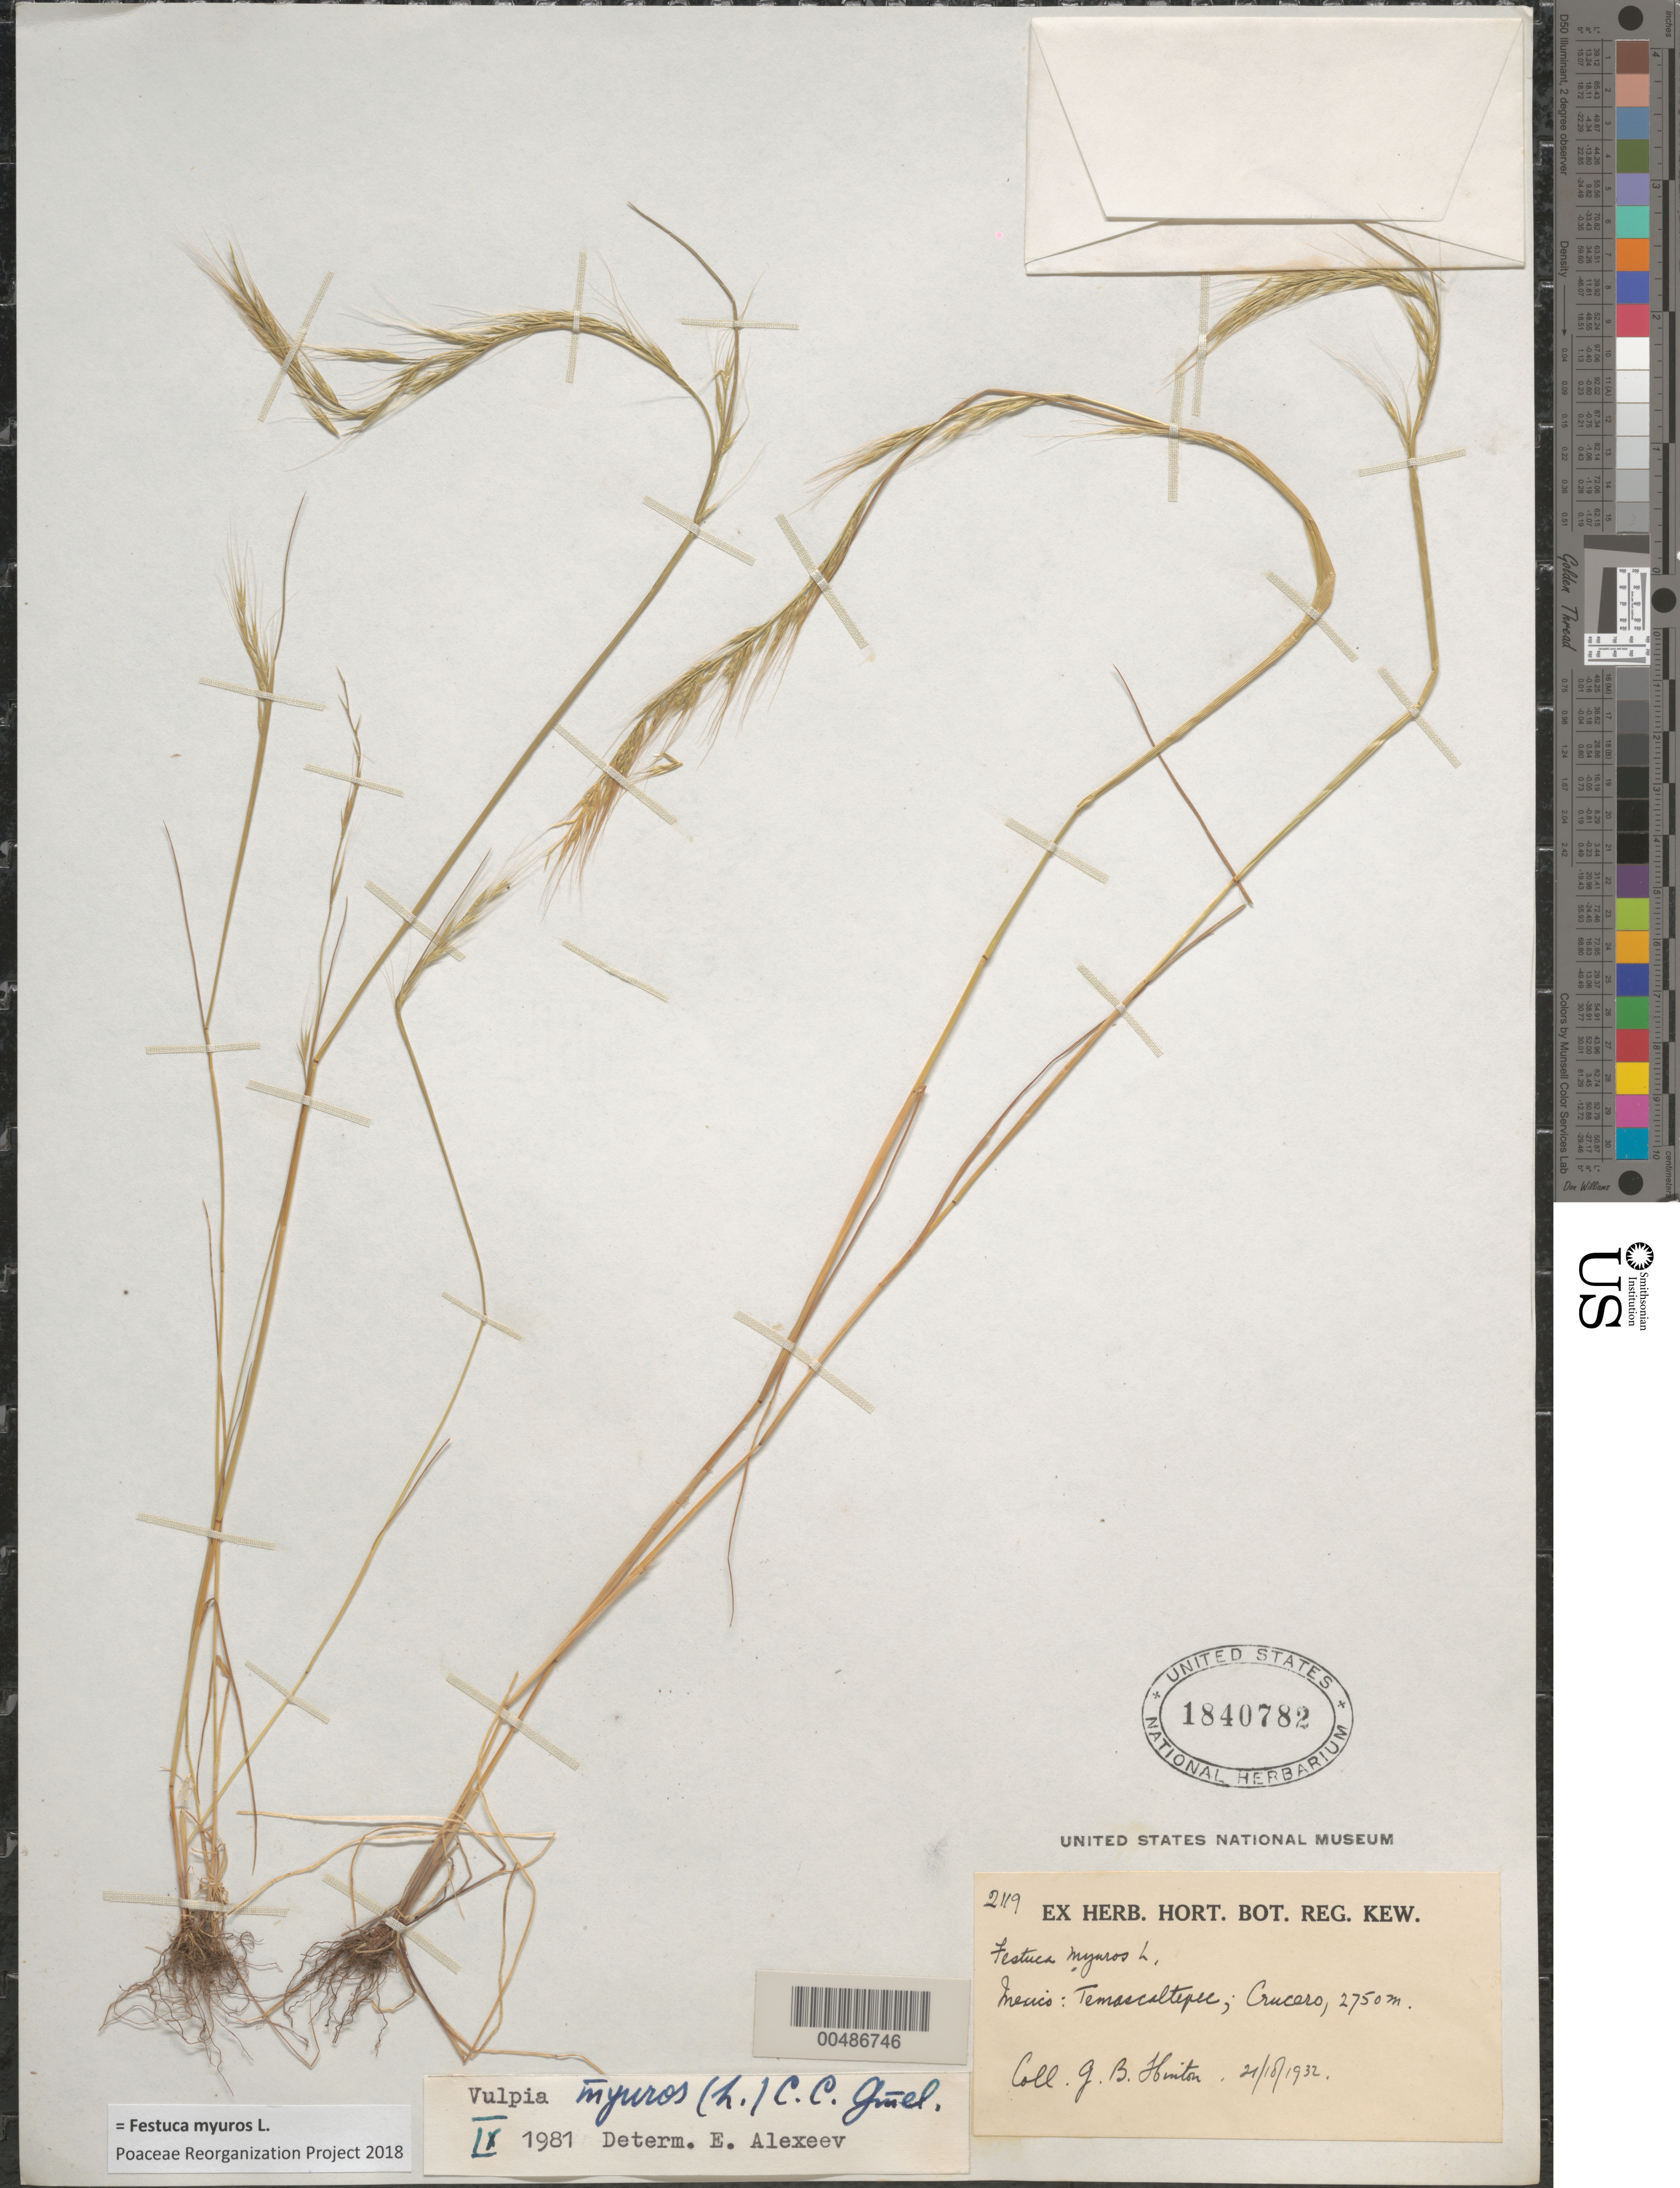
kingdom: Plantae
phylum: Tracheophyta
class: Liliopsida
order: Poales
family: Poaceae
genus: Festuca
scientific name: Festuca myuros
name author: L.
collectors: G. B. Hinton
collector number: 2119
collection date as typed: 21 Oct 1932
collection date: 1932-10-21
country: Mexico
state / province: México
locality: Temascaltepec, Crucero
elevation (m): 2750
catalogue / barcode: US 1840782